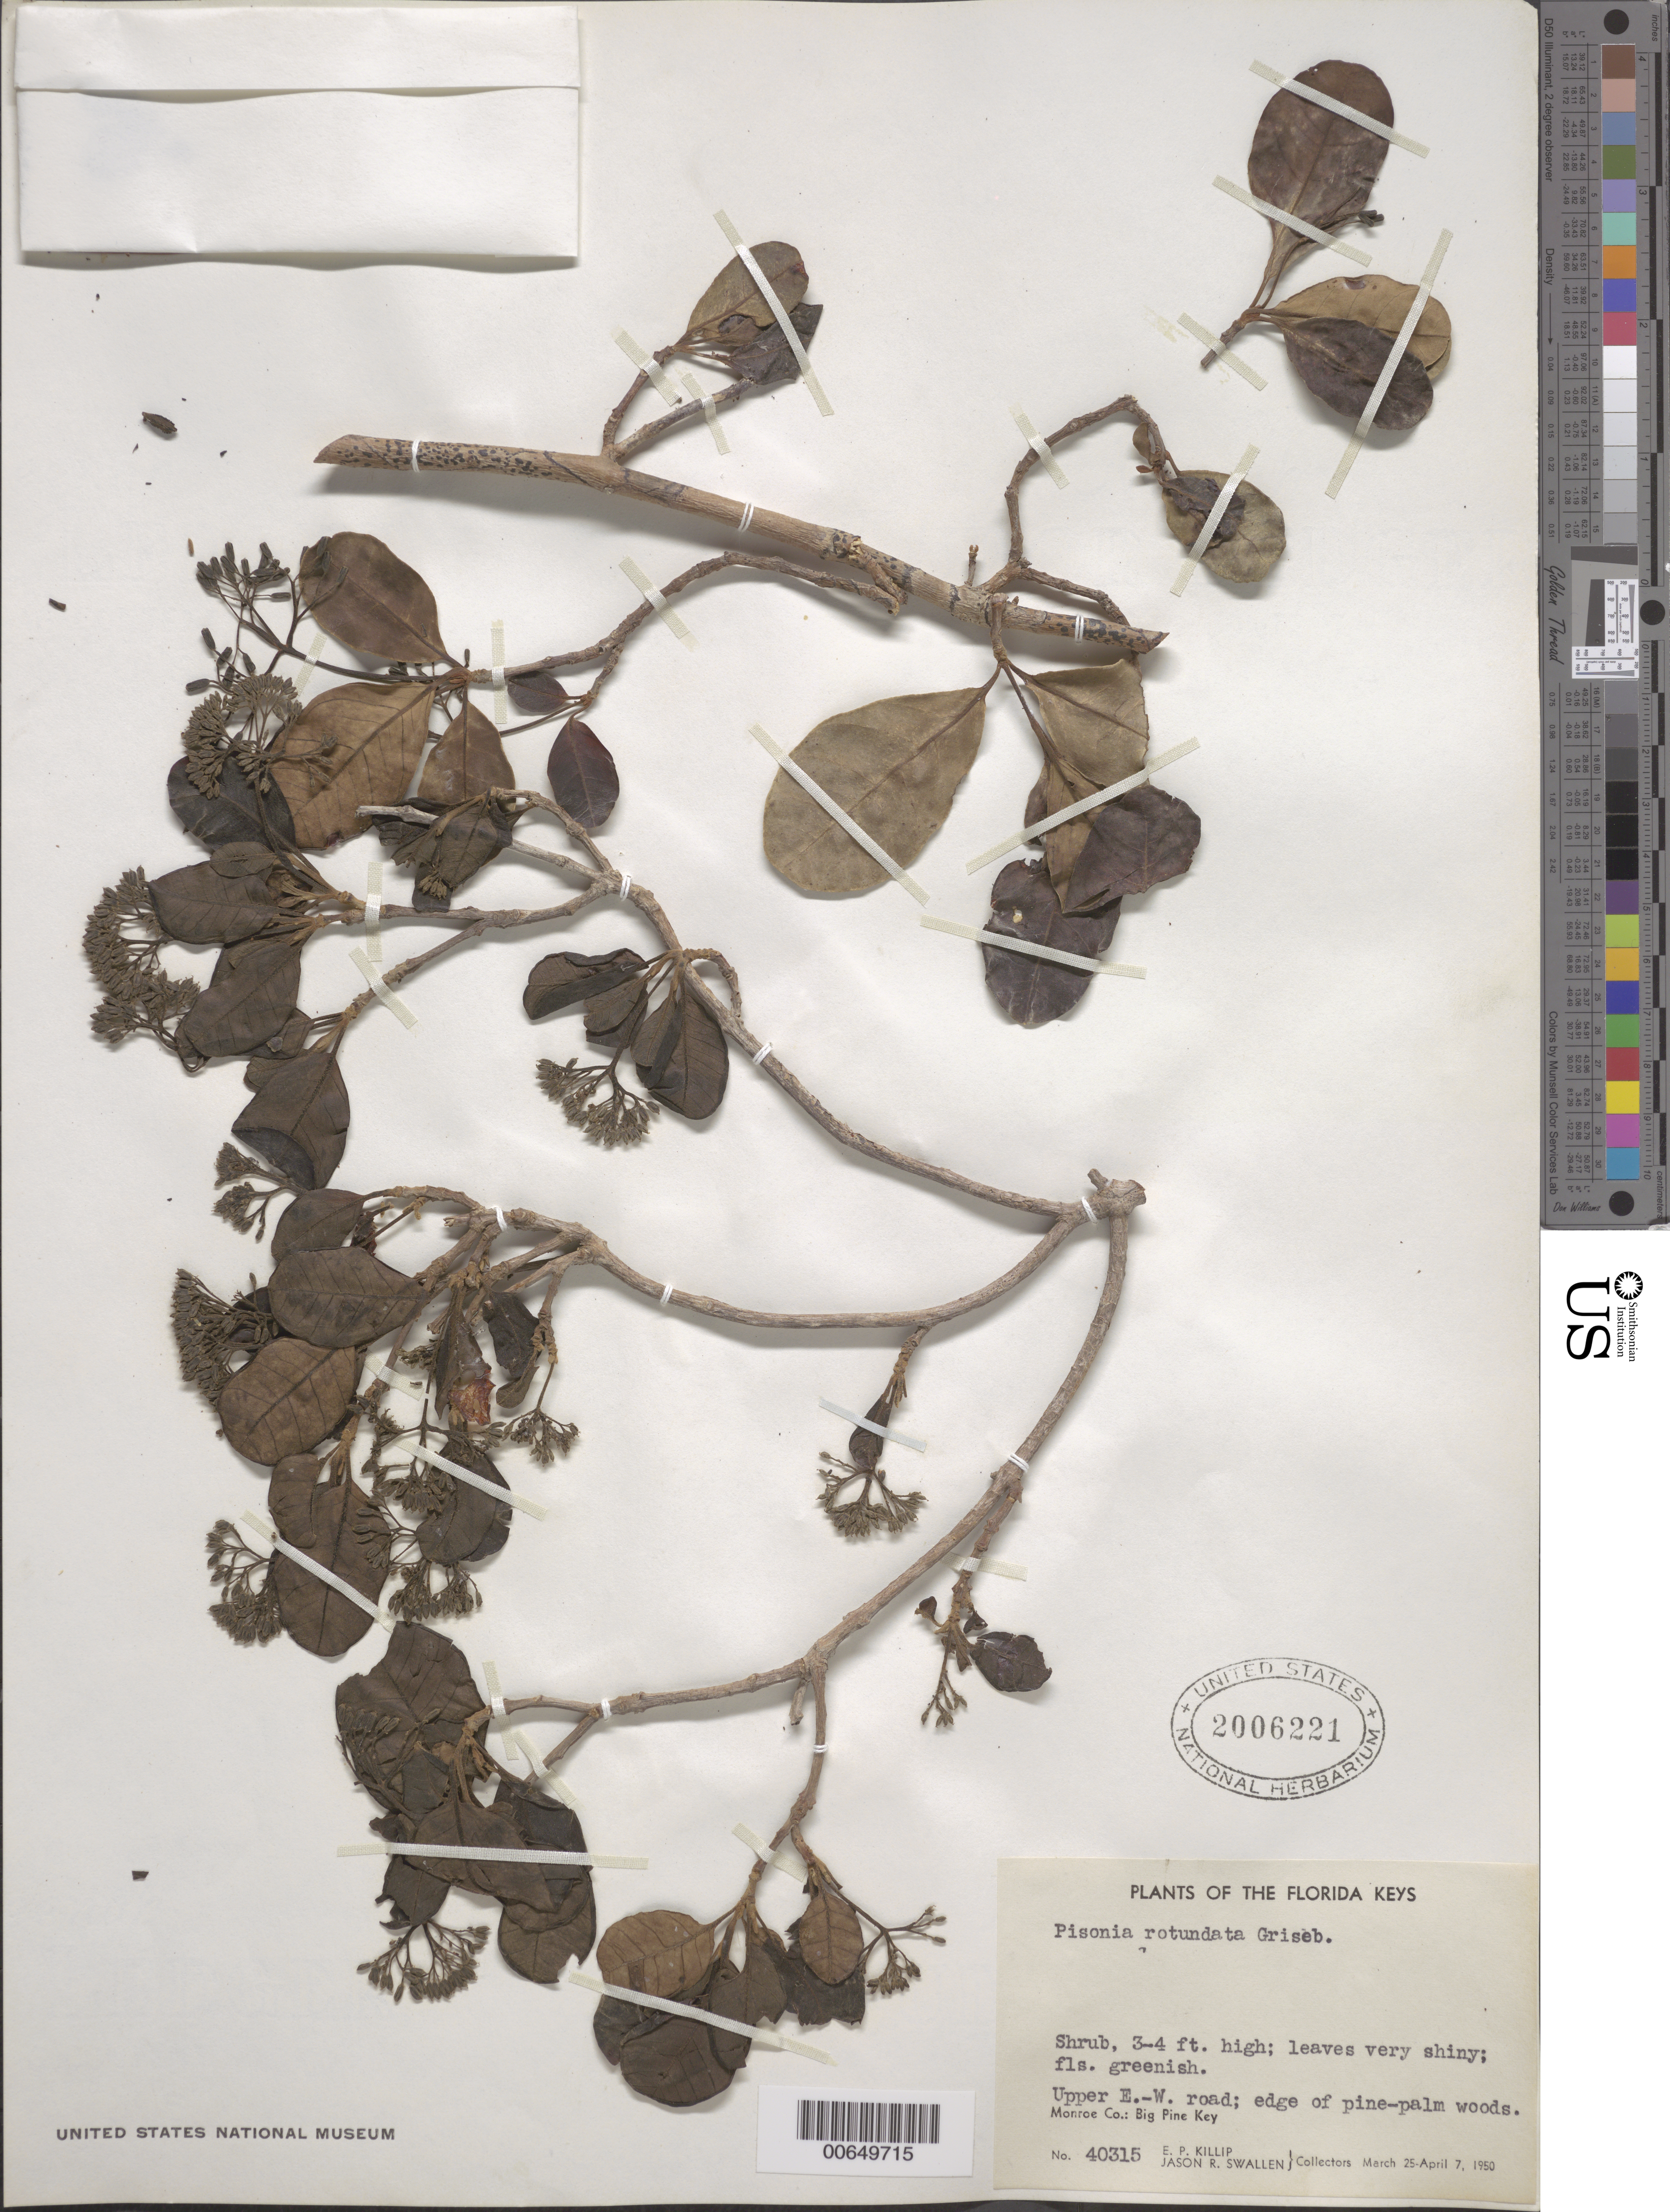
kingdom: Plantae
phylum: Tracheophyta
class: Magnoliopsida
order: Caryophyllales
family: Nyctaginaceae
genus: Pisonia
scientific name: Pisonia rotundata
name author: Griseb.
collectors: E. P. Killip & J. R. Swallen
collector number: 40315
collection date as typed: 25 Mar 1950 to 07 Apr 1950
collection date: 1950-03-25/1950-04-07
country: United States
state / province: Florida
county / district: Monroe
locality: Upper E-W road, Big Pine Key.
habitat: Edge of pine-palm woods.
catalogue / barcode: US 2006221